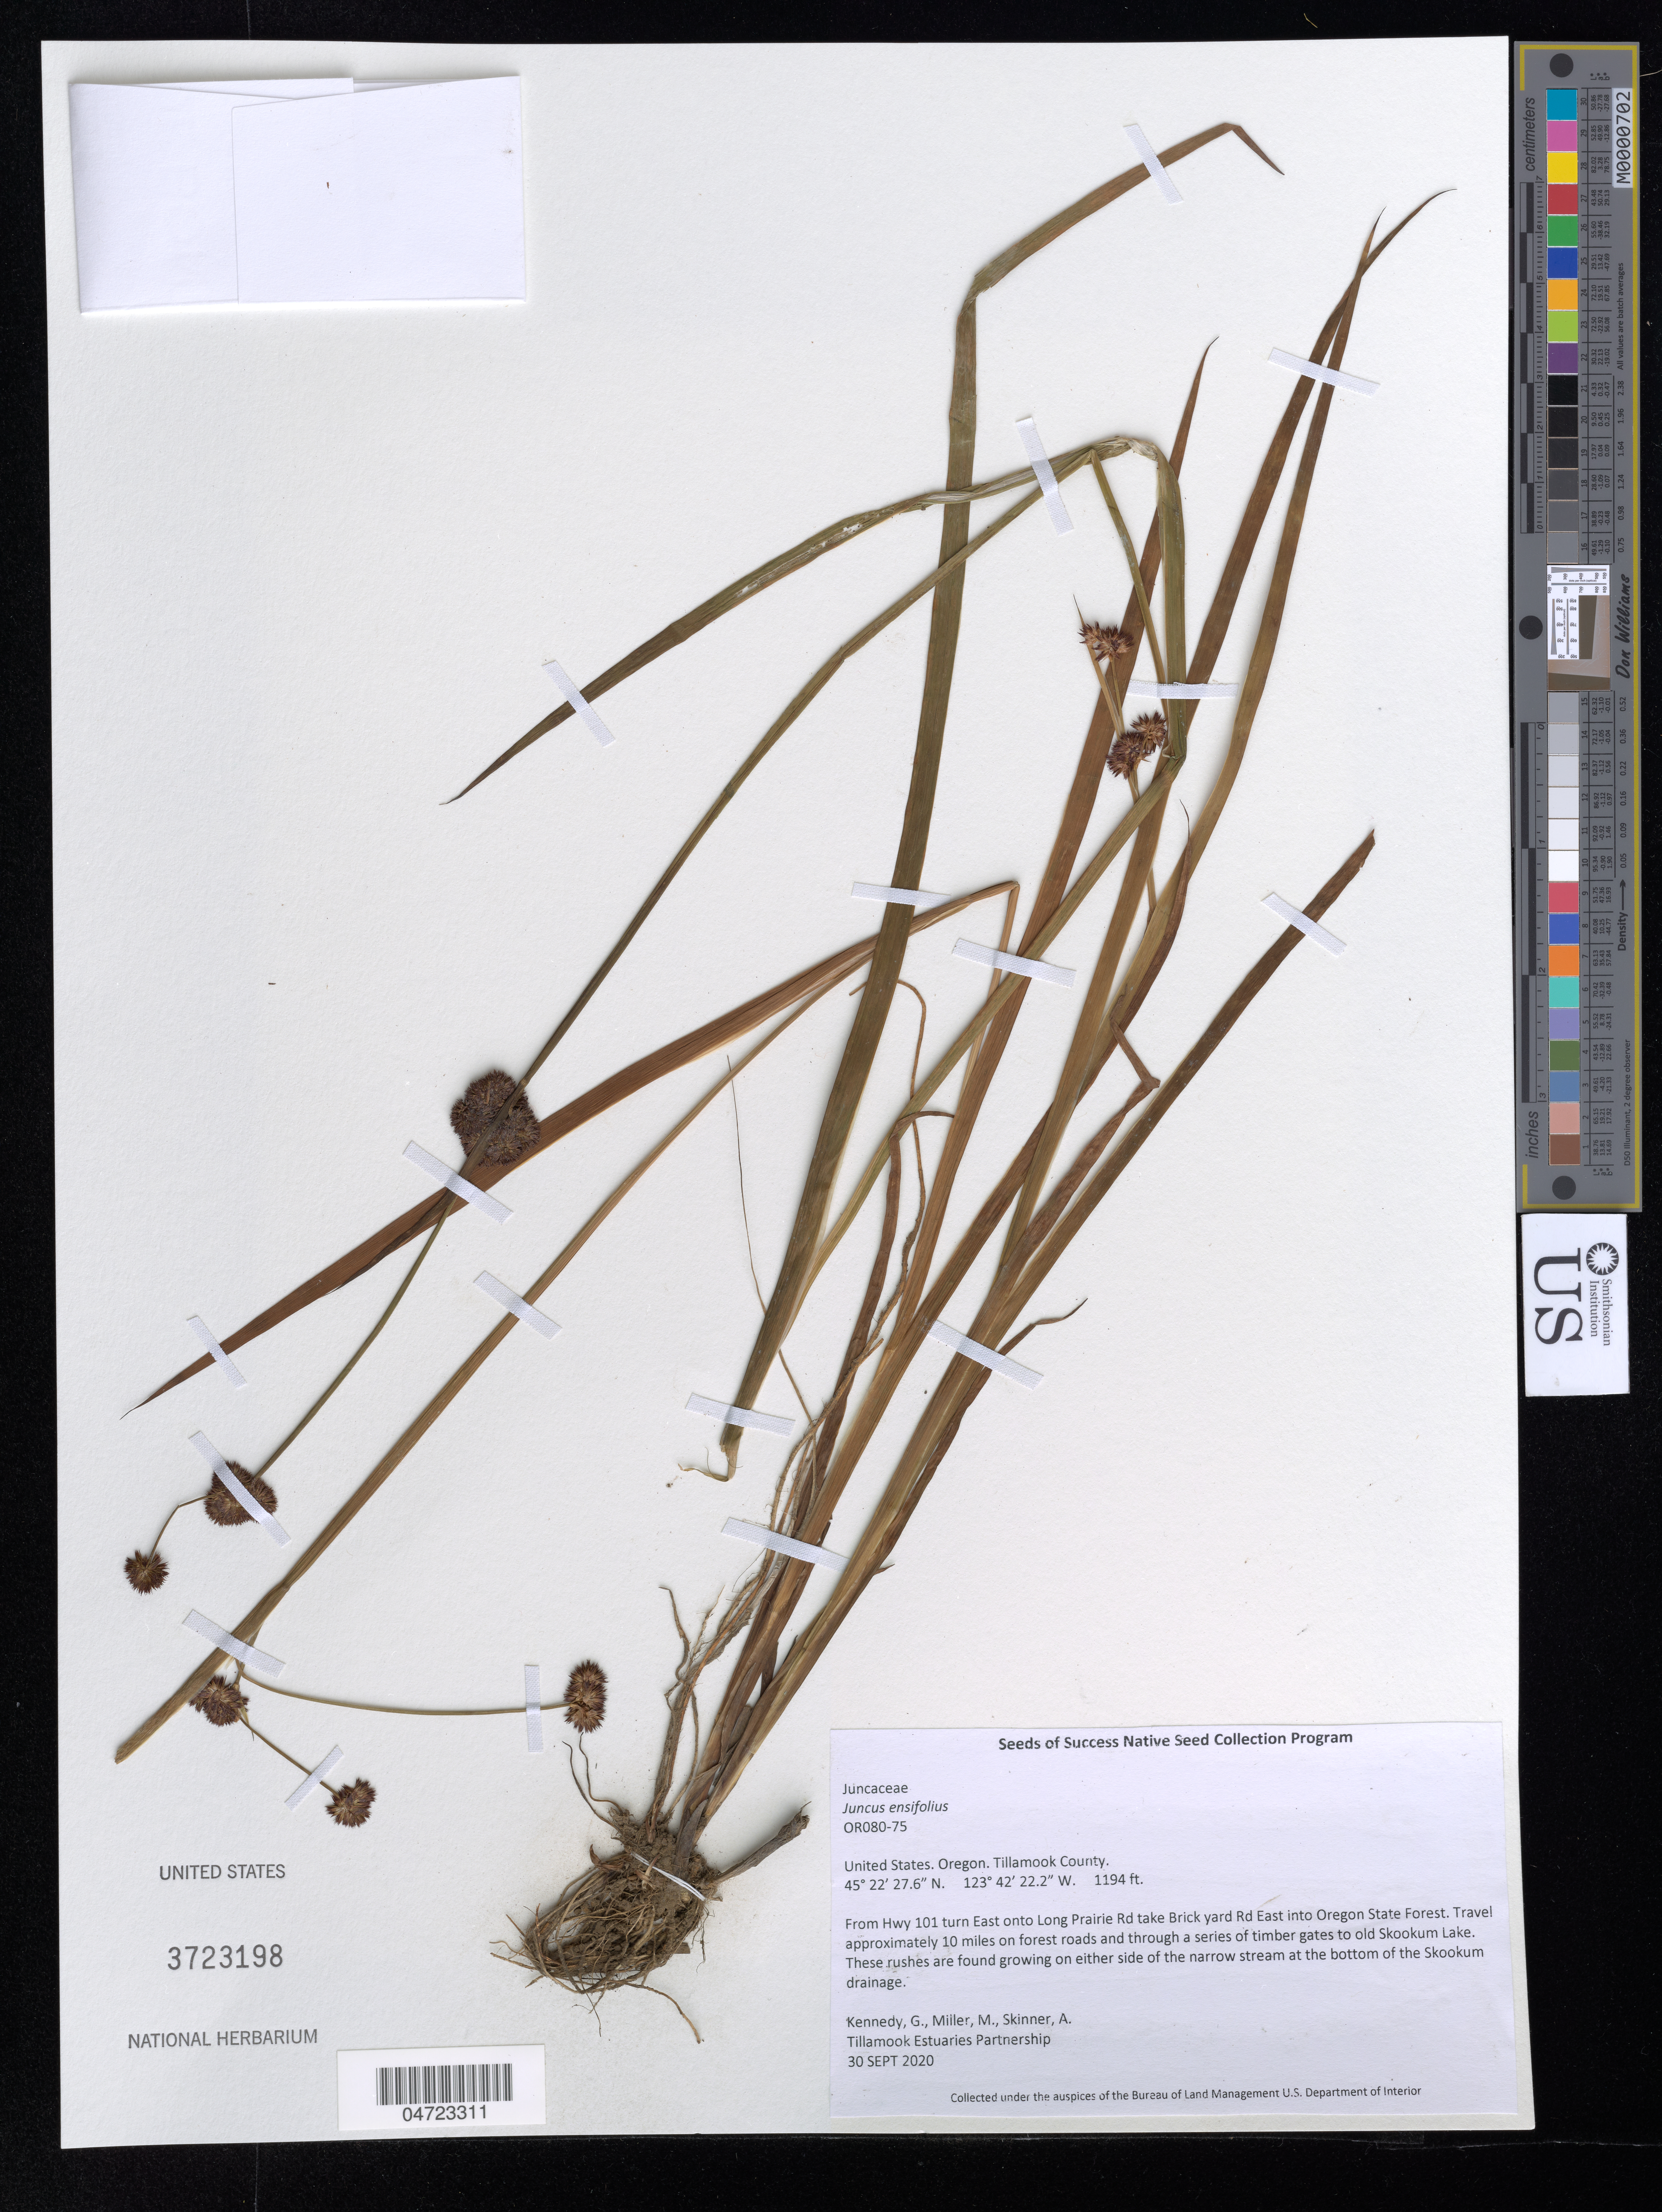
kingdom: Plantae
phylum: Tracheophyta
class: Liliopsida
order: Poales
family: Juncaceae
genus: Juncus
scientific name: Juncus ensifolius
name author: Wikstr.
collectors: G. Kennedy, M. Miller & A. Skinner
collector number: OR080-75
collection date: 2020-09-30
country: United States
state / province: Oregon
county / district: Tillamook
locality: Tillamook County. From Hwy 101 turn East onto Long Prairie Rd take Brick yard Rd East into Oregon State Forest. Travel approximately 10 miles on forest roads and through a series of timber gates to old Skookum Lake. On either ride of the narrow stream at the bottom of the Skookum drainage.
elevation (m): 364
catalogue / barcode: US 3723198